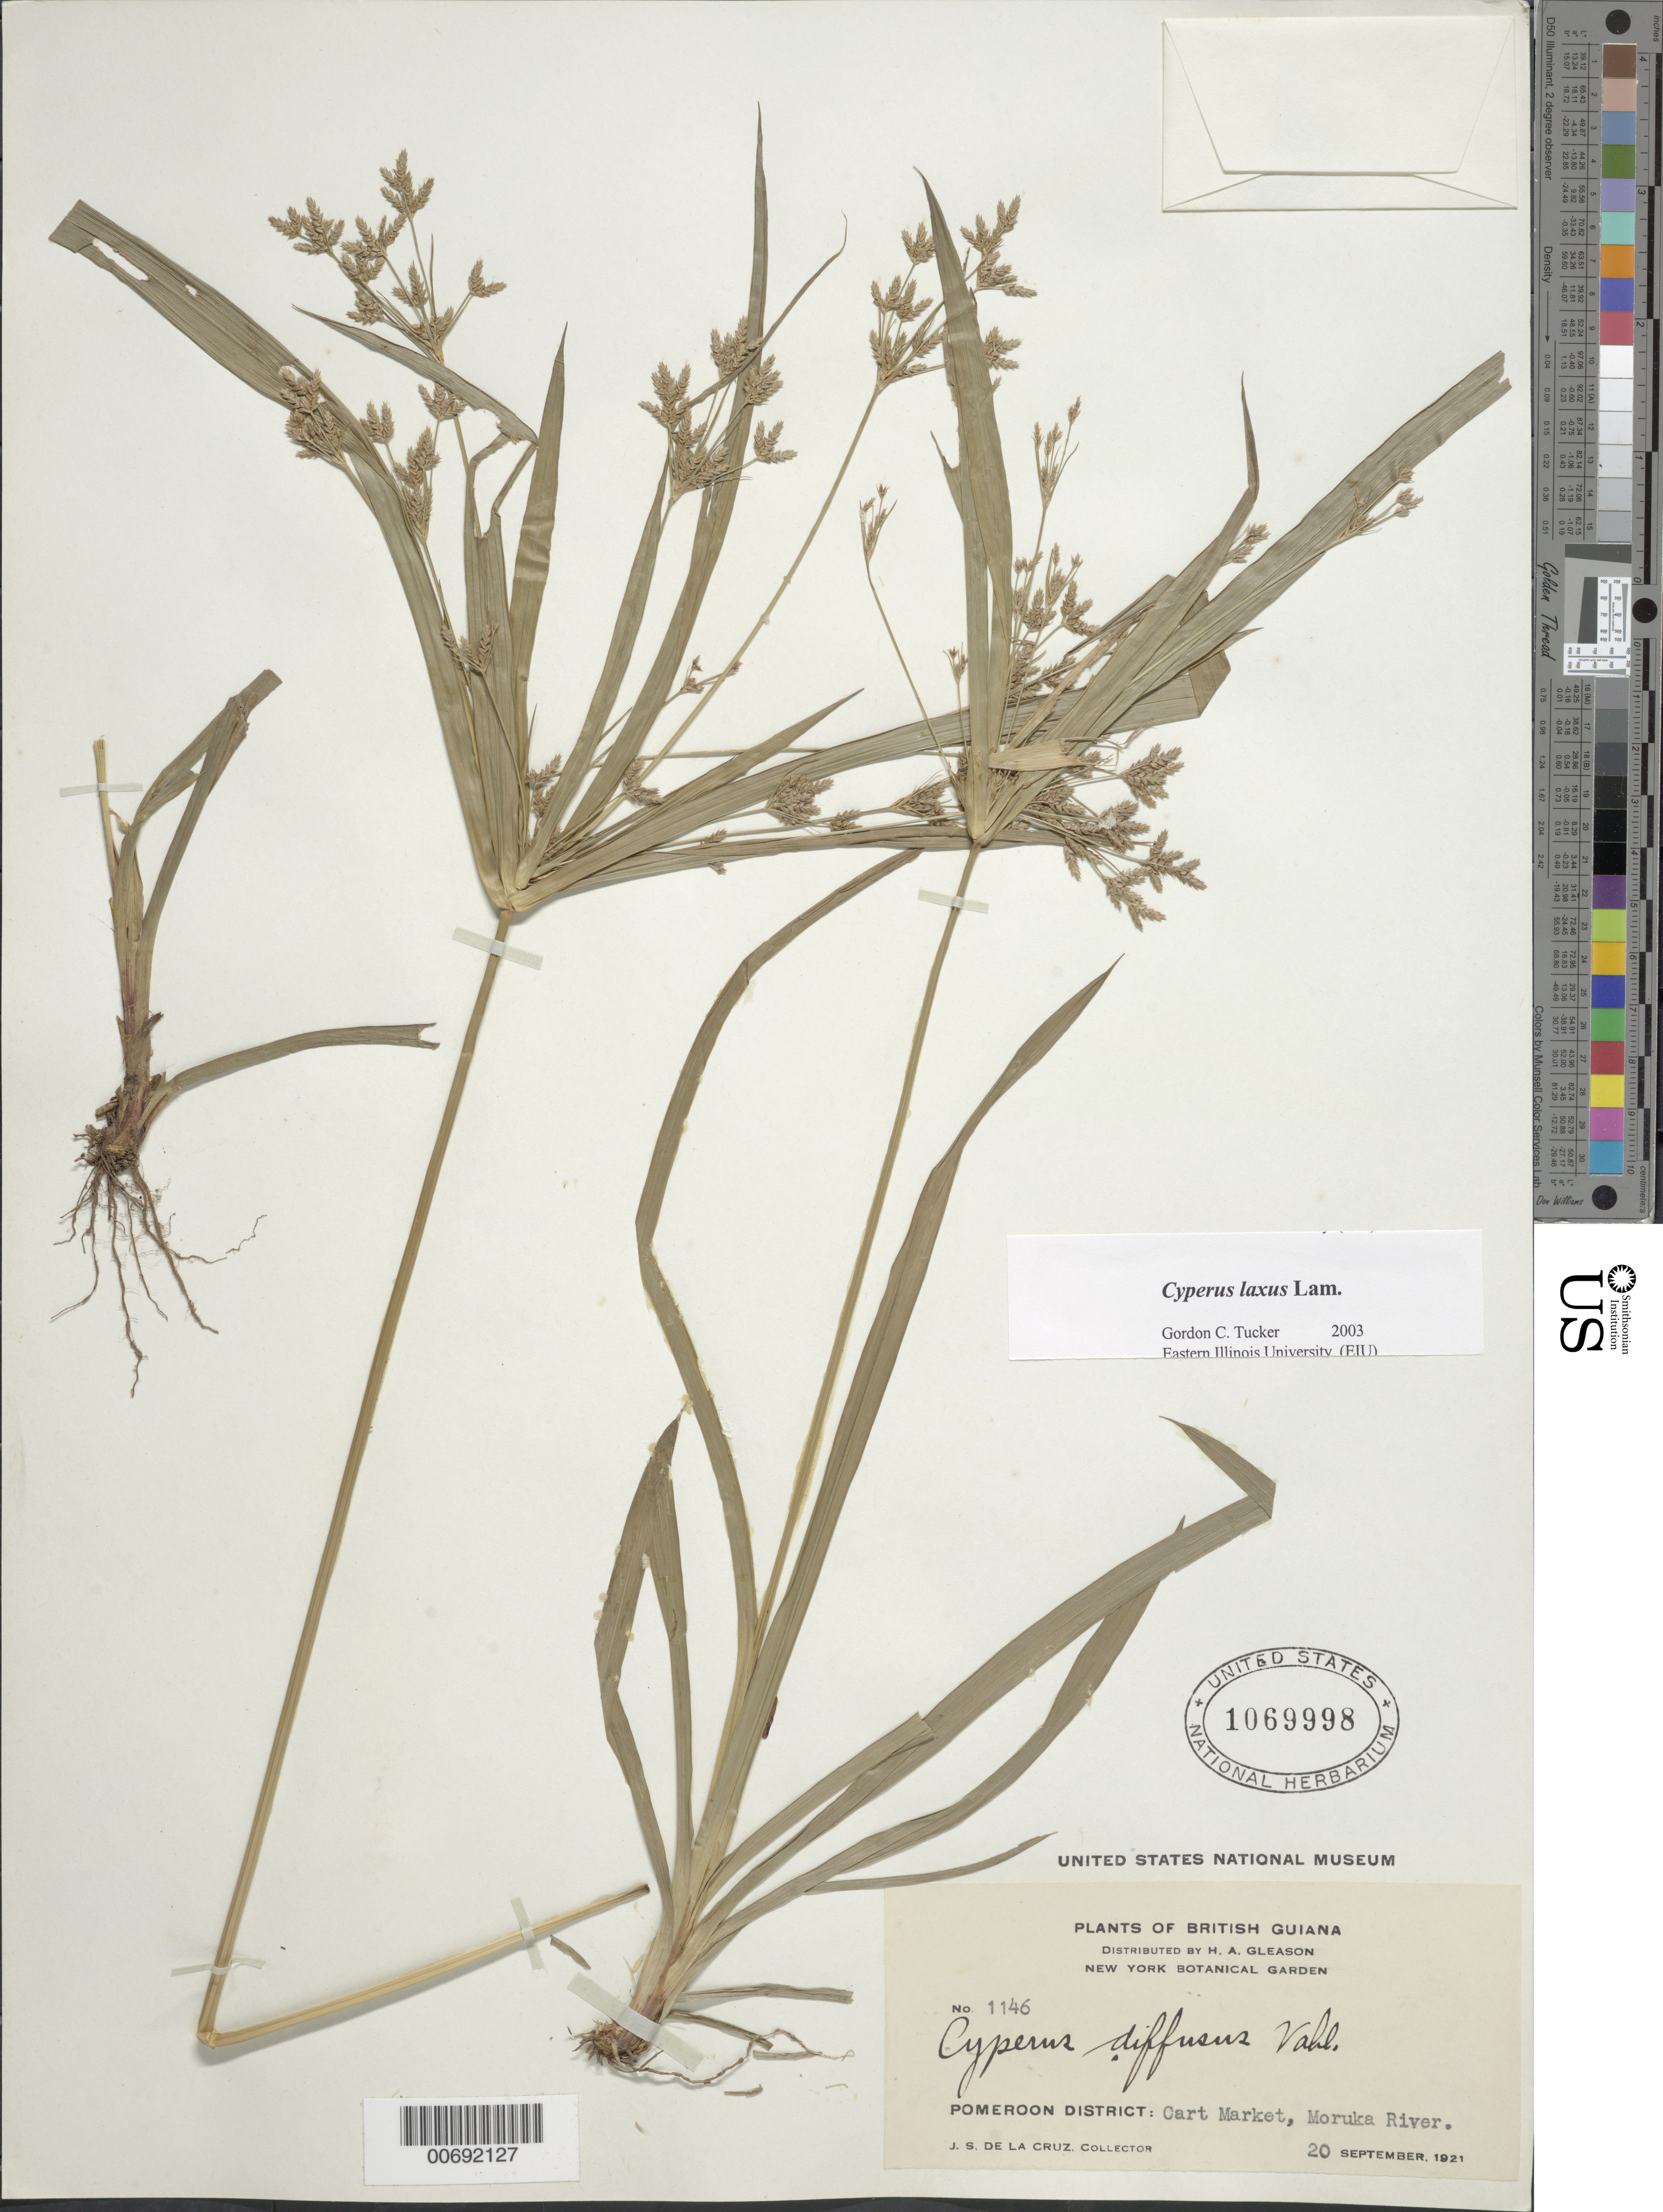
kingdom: Plantae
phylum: Tracheophyta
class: Liliopsida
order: Poales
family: Cyperaceae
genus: Cyperus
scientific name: Cyperus laxus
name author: Lam.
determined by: Tucker, G. C.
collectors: J. S. de la Cruz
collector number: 1146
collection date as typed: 20-Sep-21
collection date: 1921-09-20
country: Guyana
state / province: Barima-Waini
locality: Cart Market, Moruka R., Pomeroon Dist.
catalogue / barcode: US 1069998